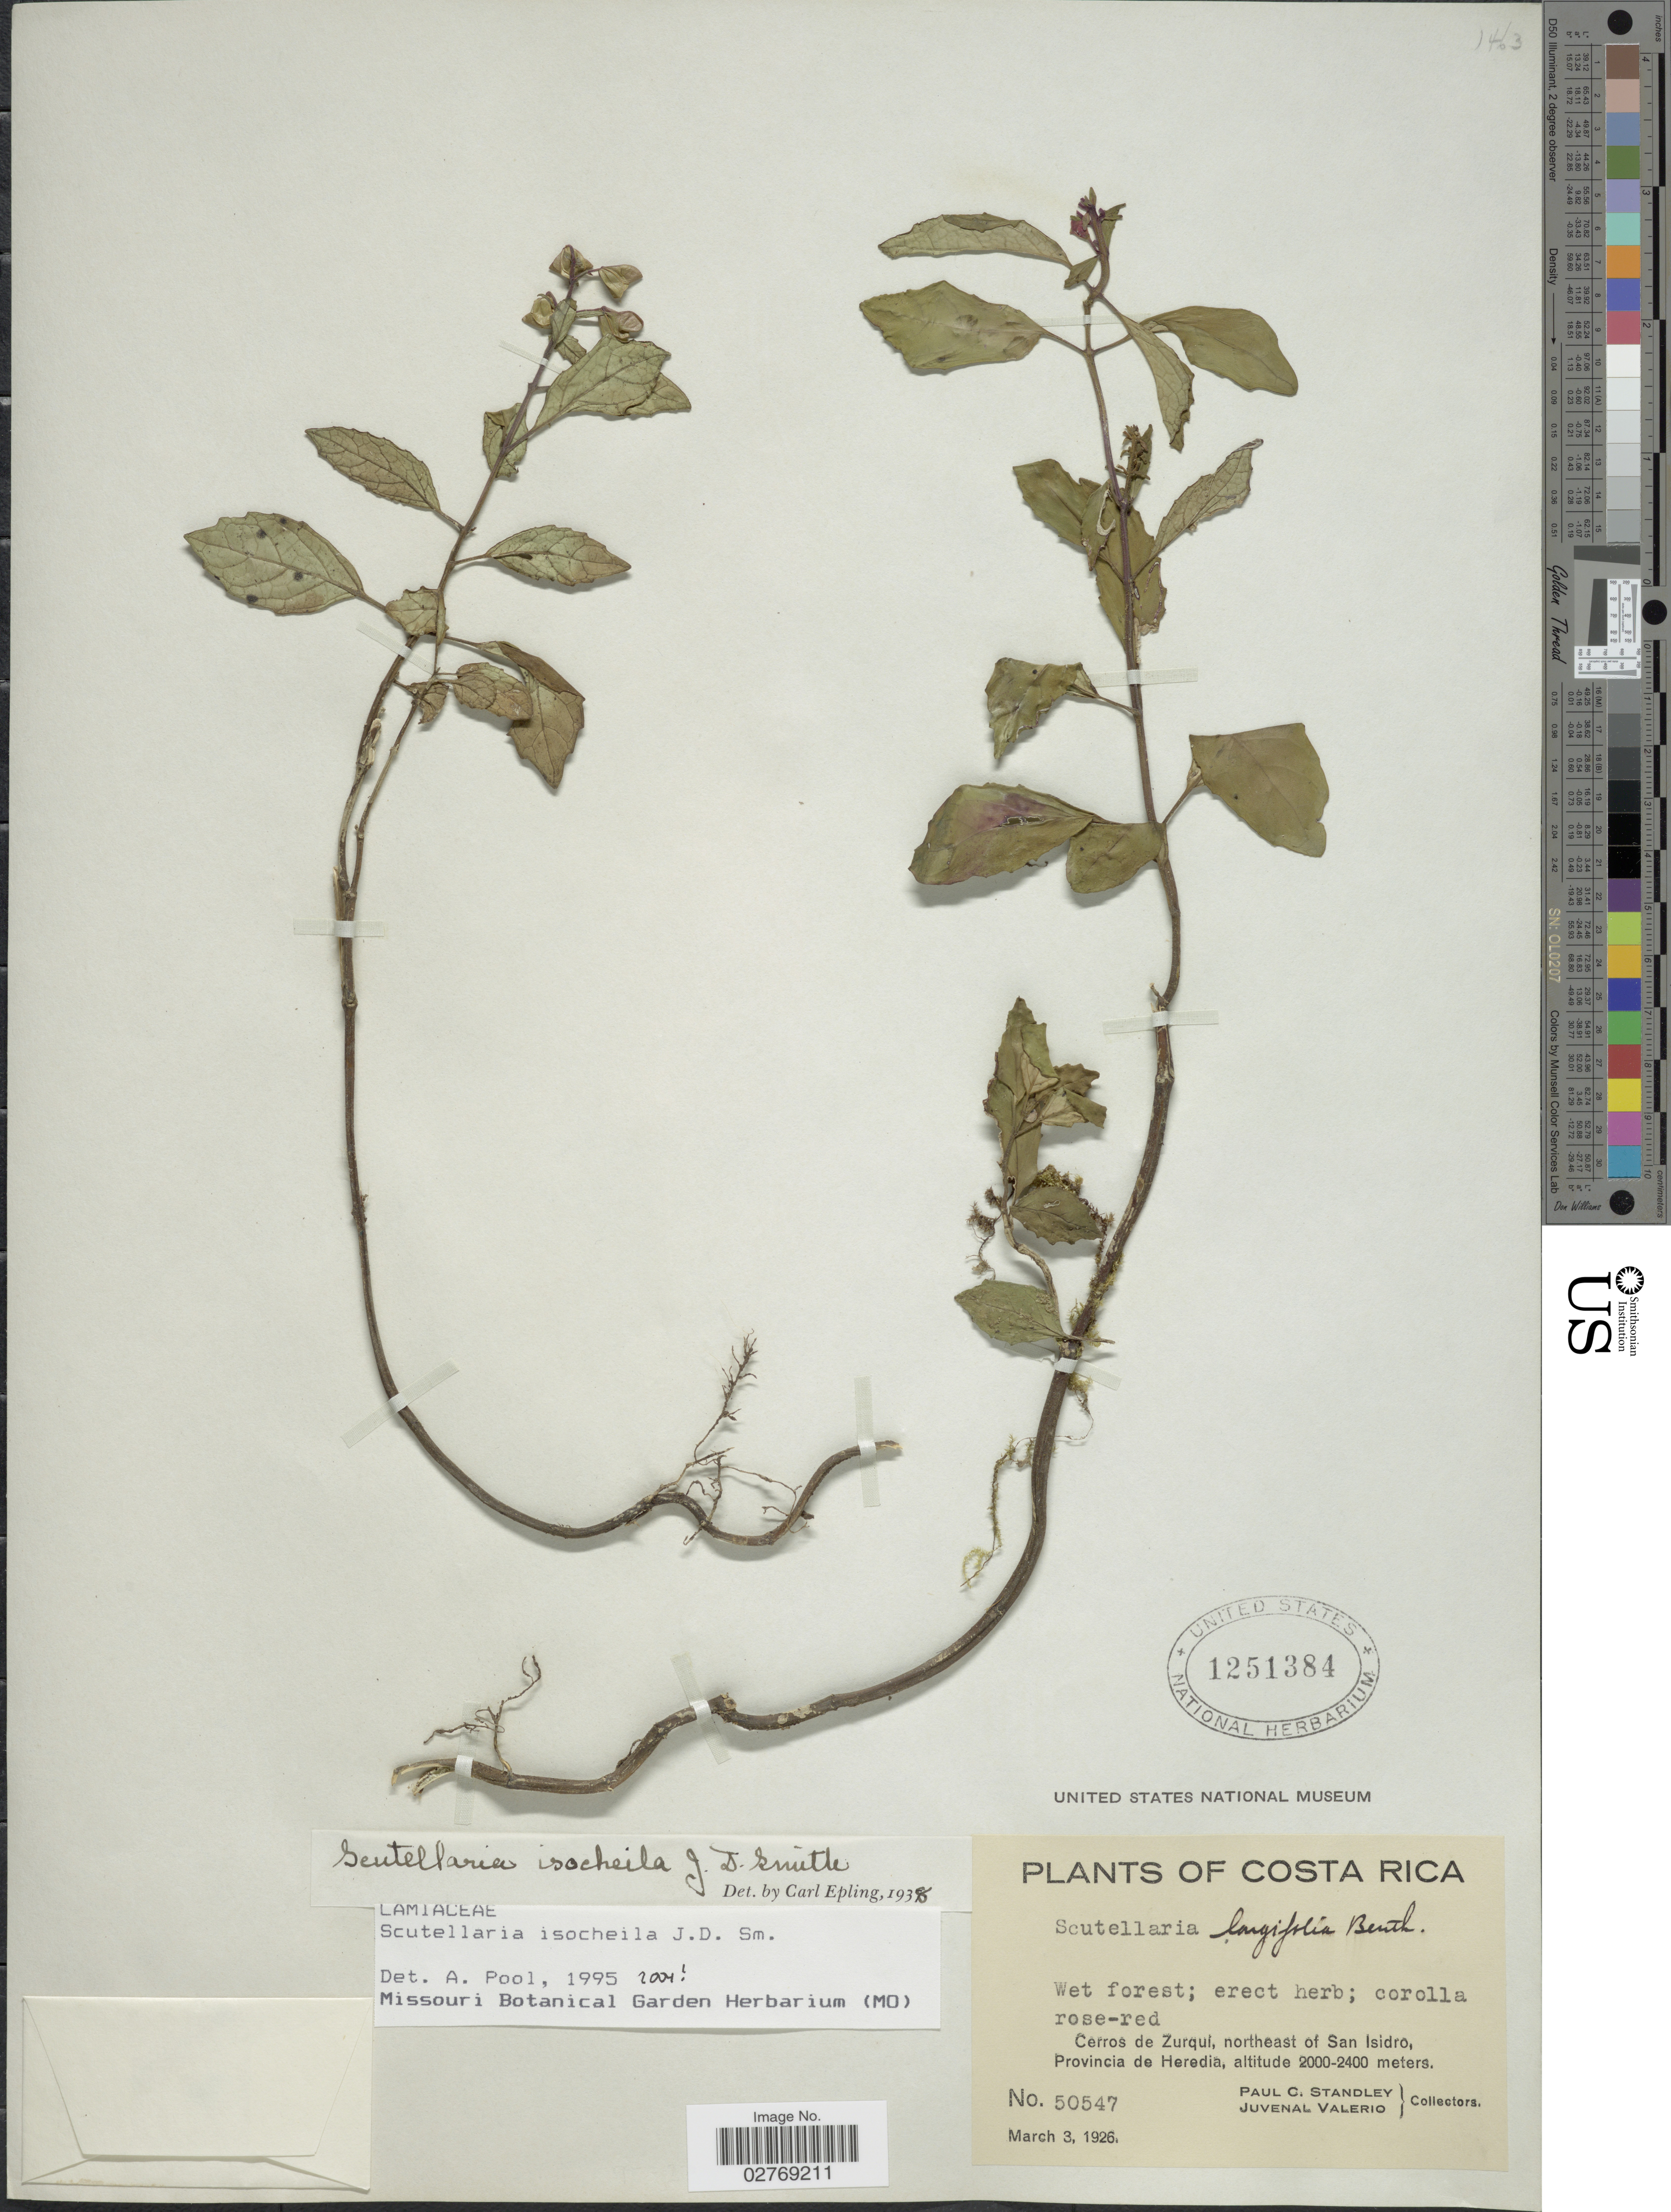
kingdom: Plantae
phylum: Tracheophyta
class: Magnoliopsida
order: Lamiales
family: Lamiaceae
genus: Scutellaria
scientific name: Scutellaria isocheila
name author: Donn. Sm.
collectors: P. C. Standley & J. Valerio R.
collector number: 50547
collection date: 1926-03-03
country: Costa Rica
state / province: Heredia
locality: Cerros de Zurqui, northeast of San Isidro.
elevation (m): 2000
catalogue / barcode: US 1251384